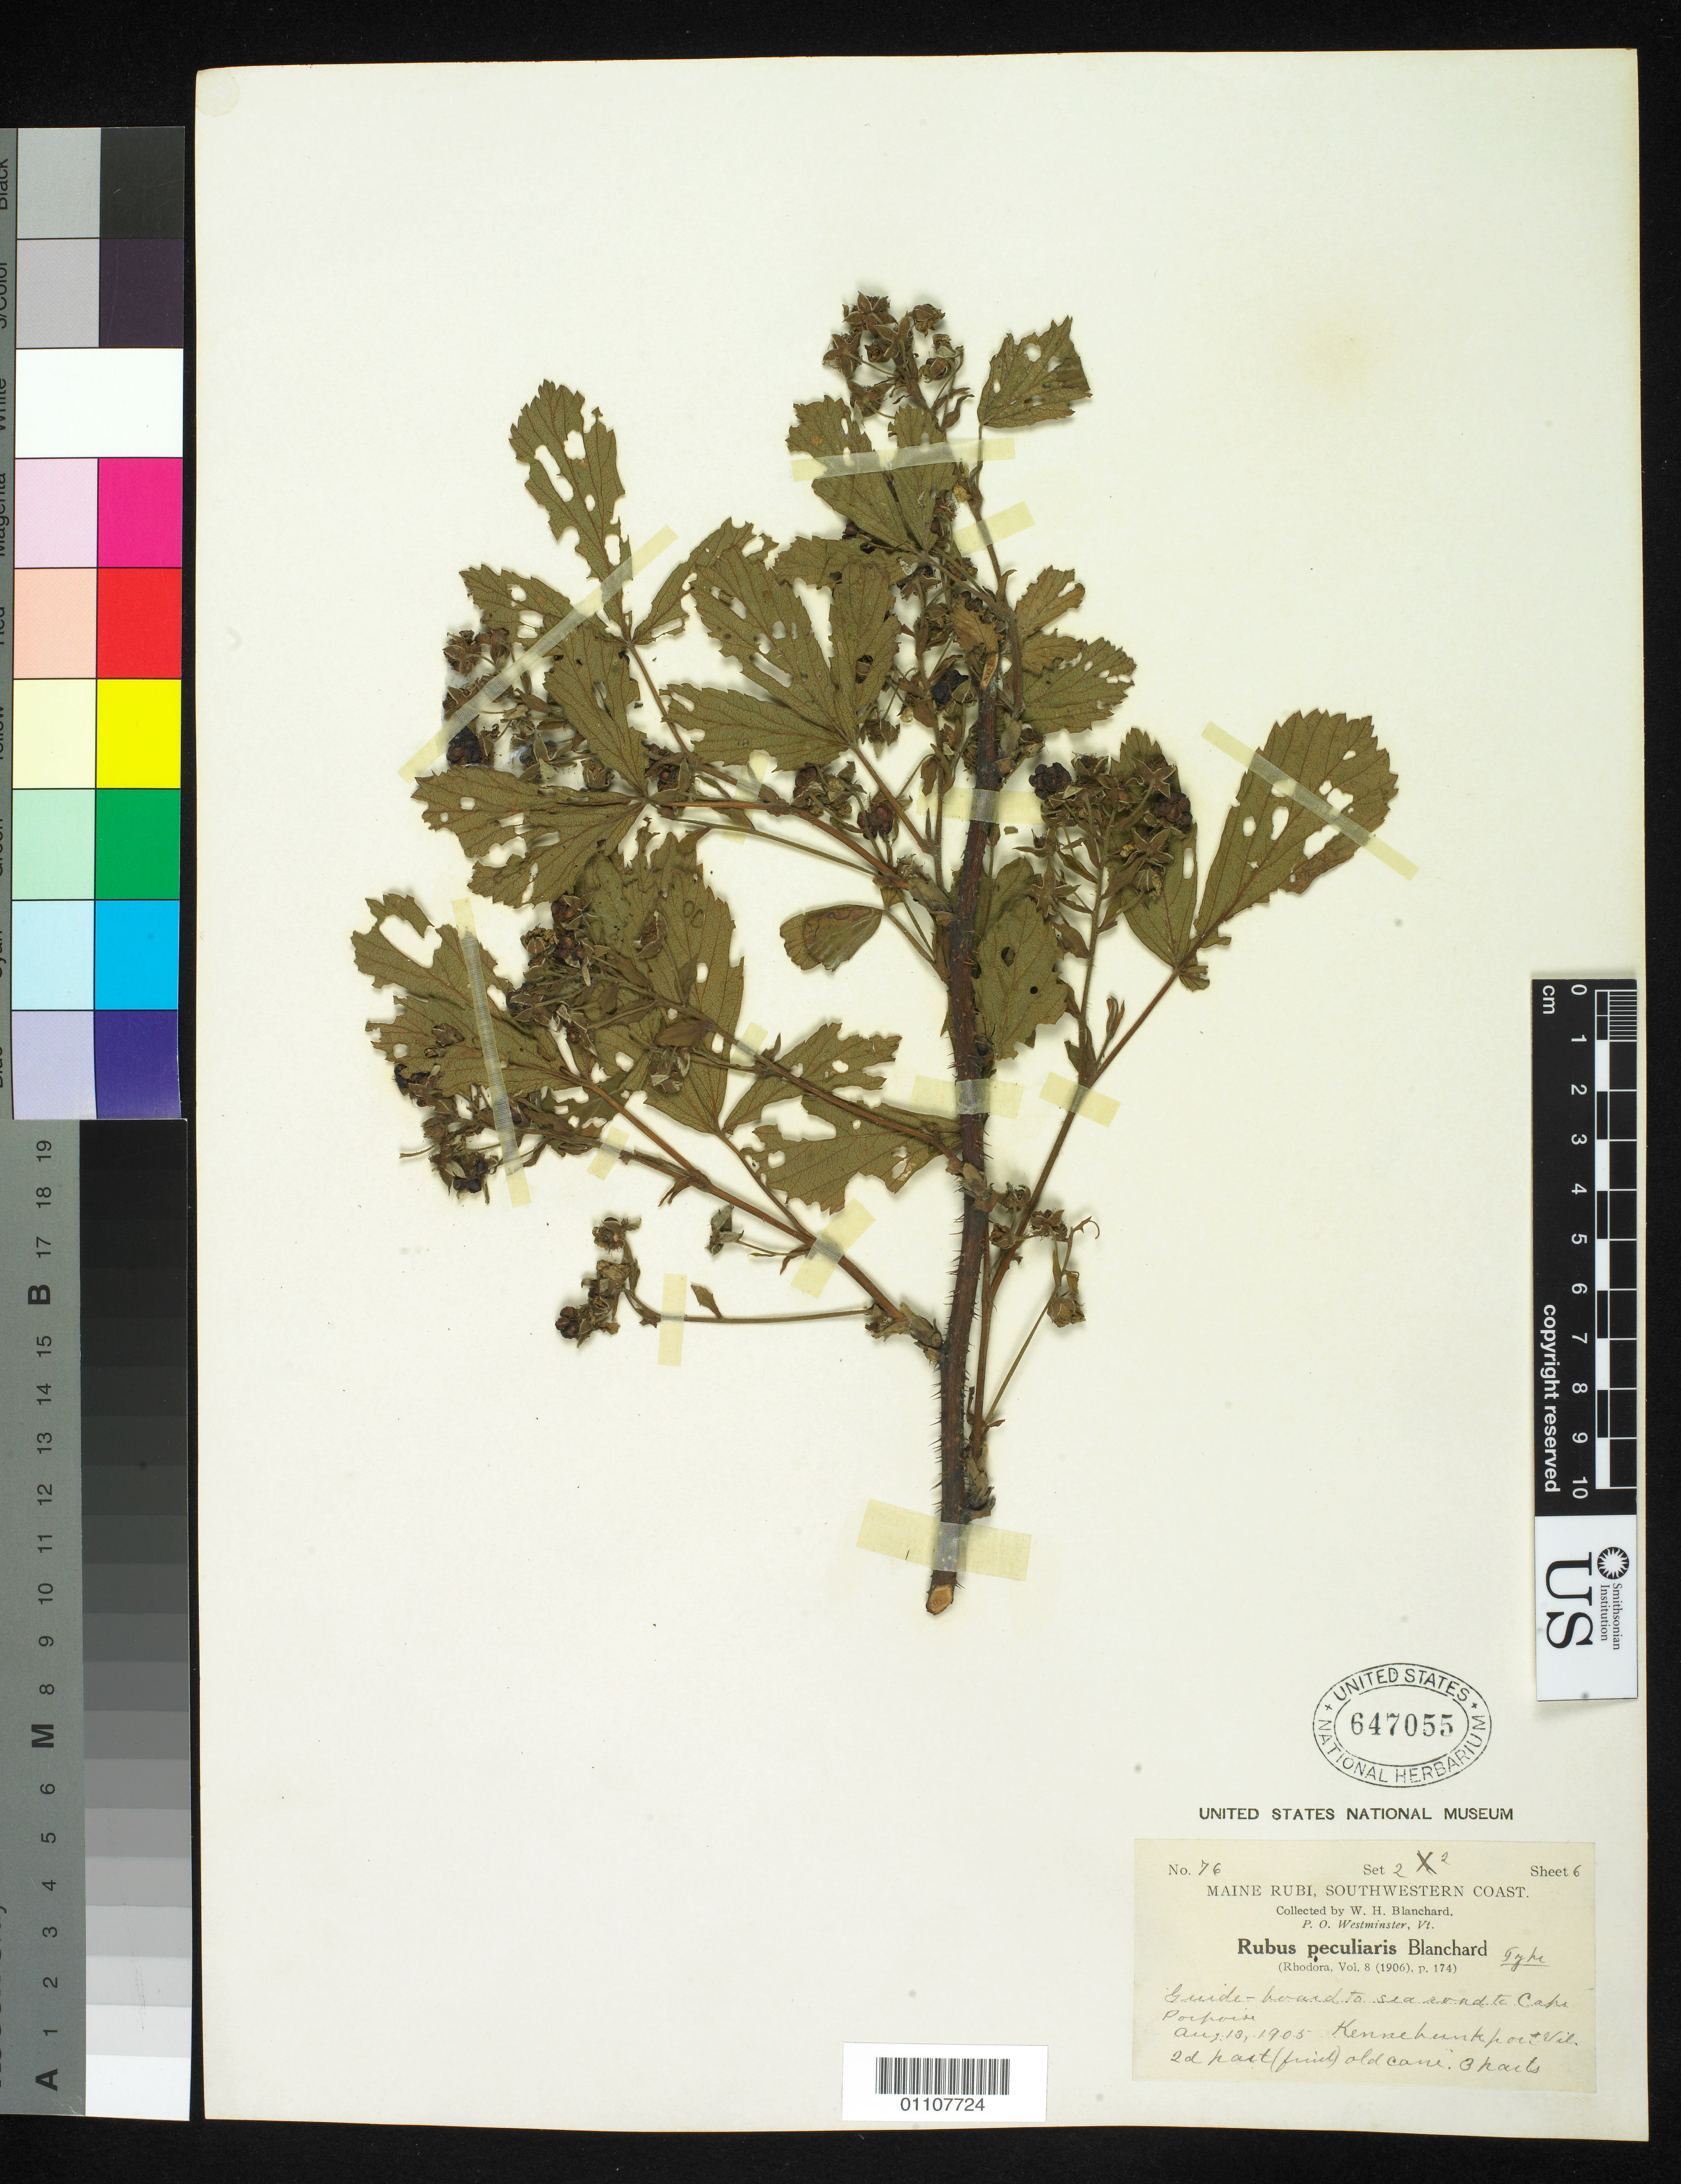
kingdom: Plantae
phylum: Tracheophyta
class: Magnoliopsida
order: Rosales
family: Rosaceae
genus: Rubus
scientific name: Rubus peculiaris Blanch., nom. illeg.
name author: Blanch.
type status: Syntype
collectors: W. H. Blanchard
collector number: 76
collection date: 1905-08-13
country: United States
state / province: Maine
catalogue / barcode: US 647055